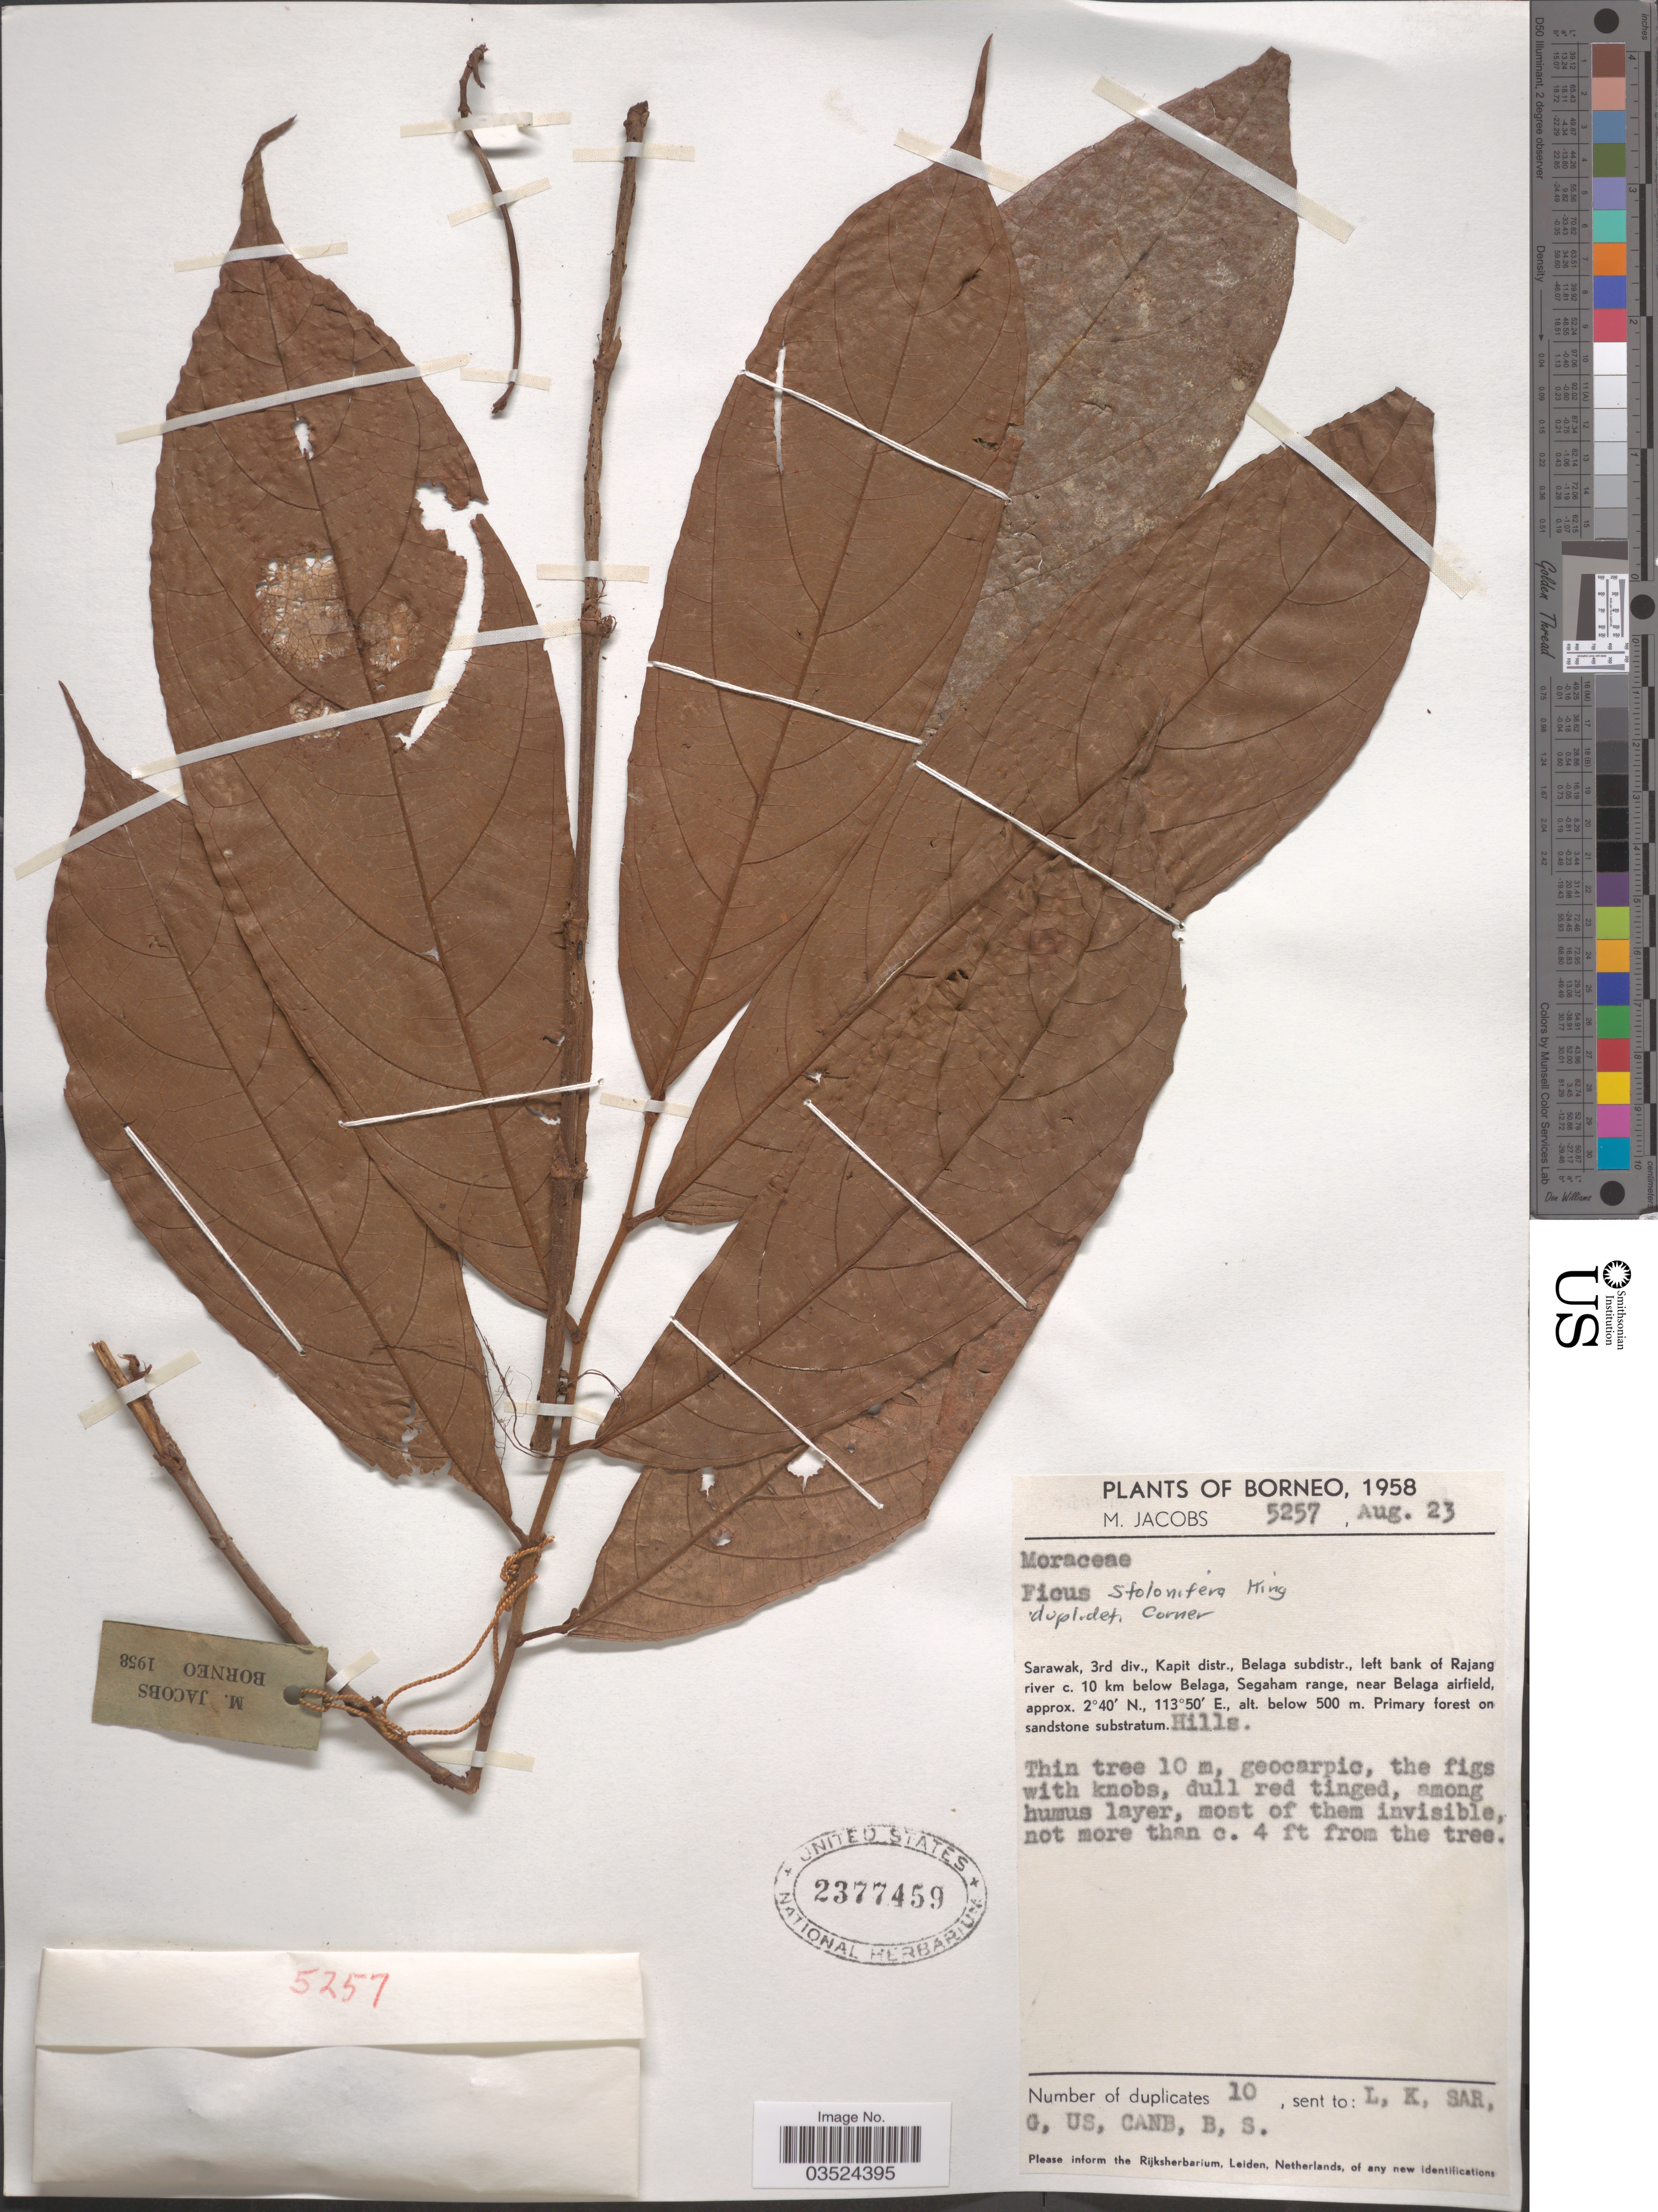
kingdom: Plantae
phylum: Tracheophyta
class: Magnoliopsida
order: Rosales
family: Moraceae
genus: Ficus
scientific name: Ficus stolonifera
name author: King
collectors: M. Jacobs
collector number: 5257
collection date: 1958-08-23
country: Malaysia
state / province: Sarawak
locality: Borneo. 3rd div., Kapit distr., Belaga subdistr., left bank of Rajang river c. 10 km below Belaga, Segaham range, near Belaga airfield.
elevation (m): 500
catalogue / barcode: US 2377459